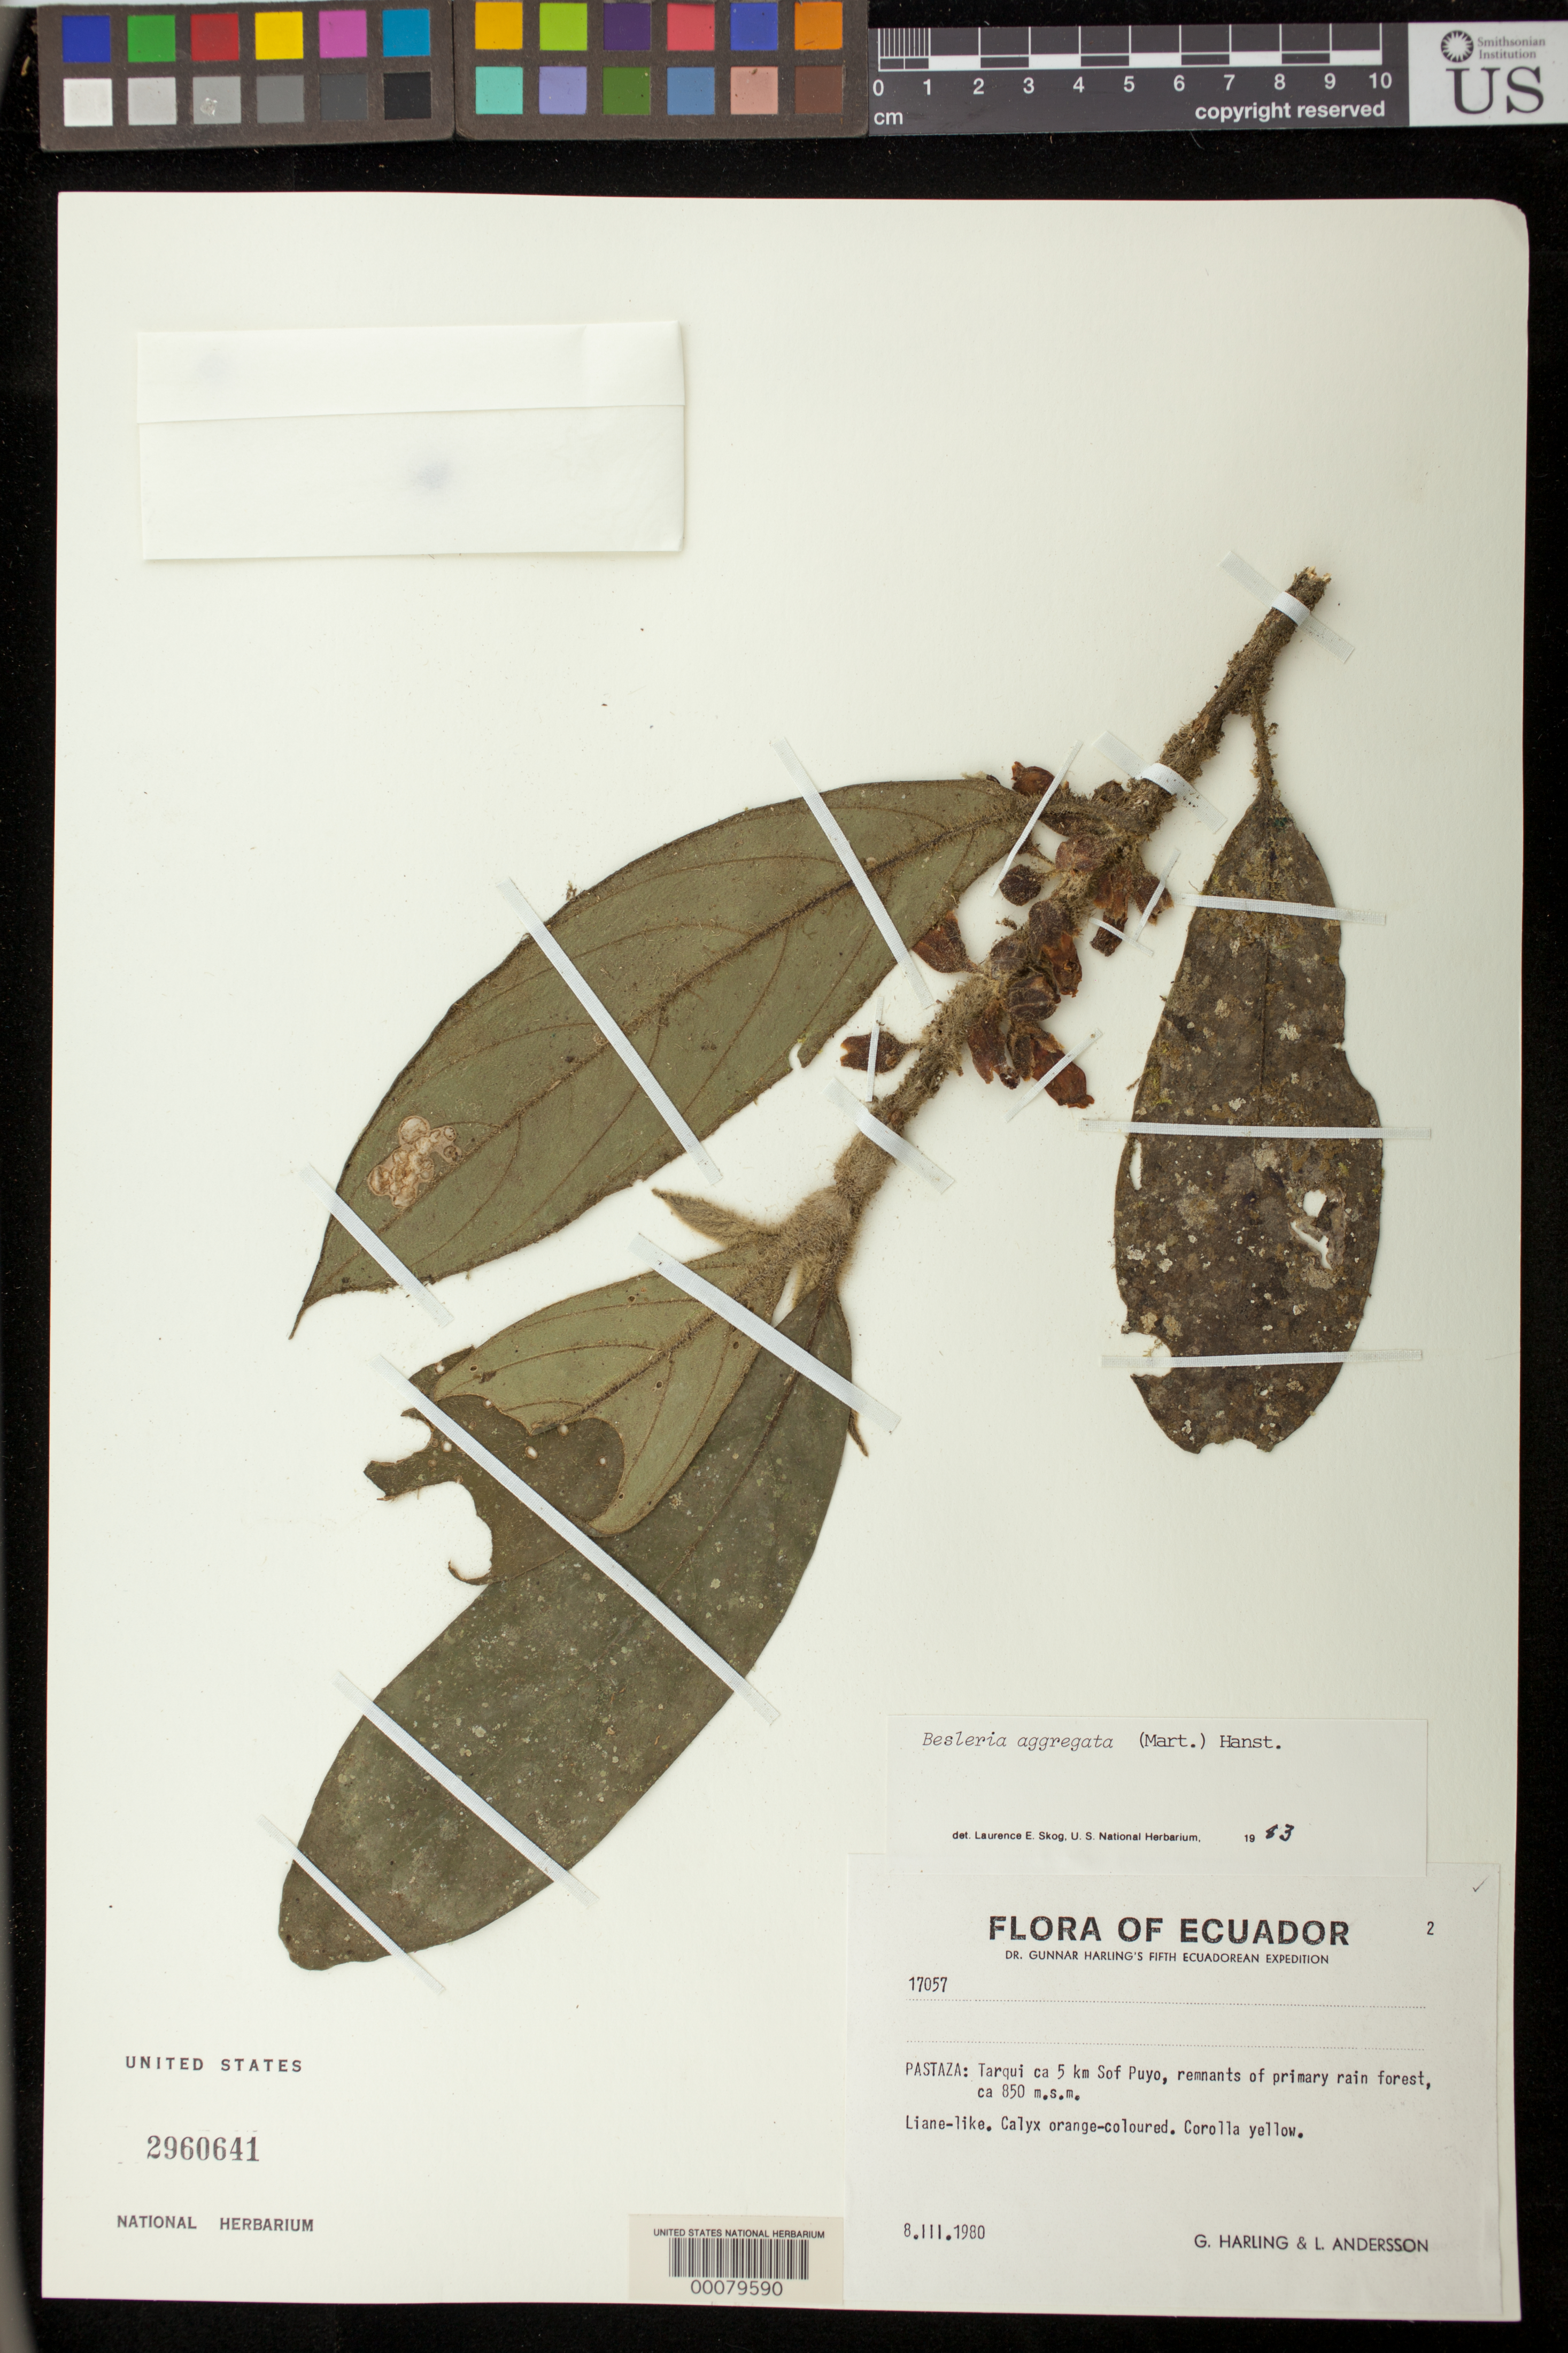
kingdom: Plantae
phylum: Tracheophyta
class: Magnoliopsida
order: Lamiales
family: Gesneriaceae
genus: Besleria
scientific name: Besleria aggregata var. aggregata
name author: (Mart.) Hanst.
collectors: G. Harling & L. Andersson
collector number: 17057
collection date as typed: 08 Mar 1980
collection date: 1980-03-08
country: Ecuador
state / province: Pastaza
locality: Tarqui about 5 km S of Puyo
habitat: Remnants of primary rain forest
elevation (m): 850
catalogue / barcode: US 2960641